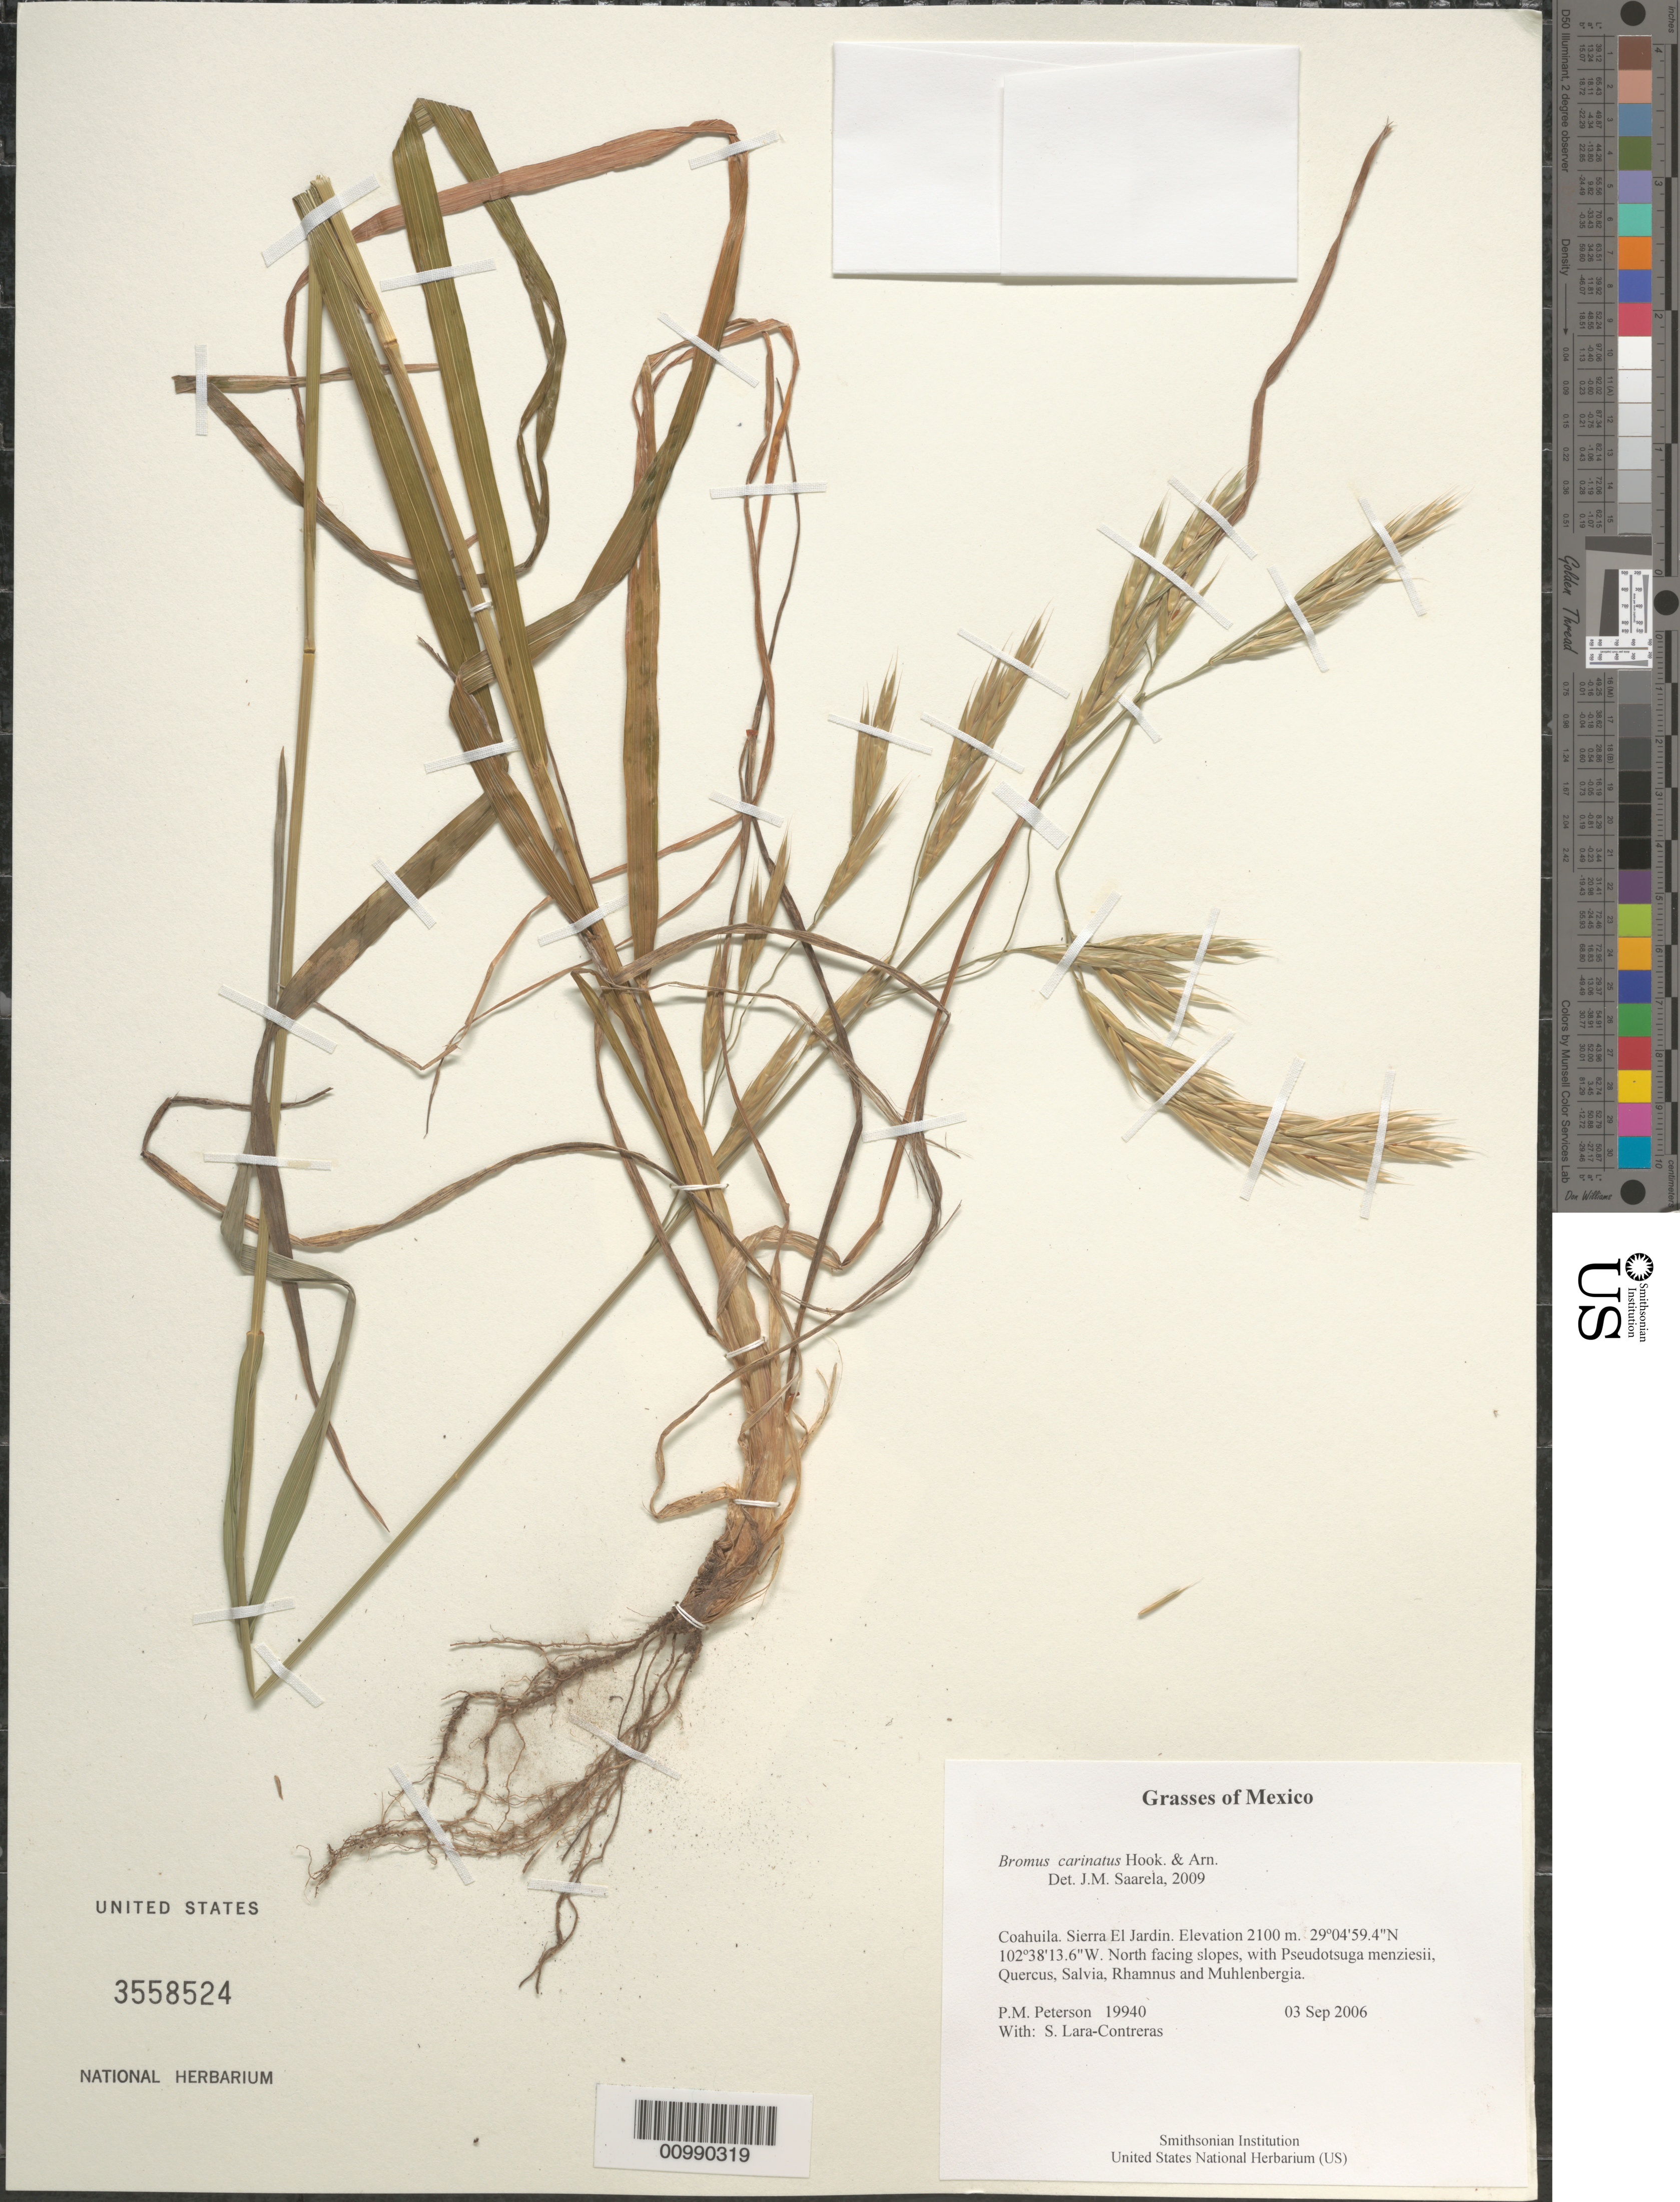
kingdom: Plantae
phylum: Tracheophyta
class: Liliopsida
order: Poales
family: Poaceae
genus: Bromus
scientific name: Bromus carinatus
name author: Hook. & Arn.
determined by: Saarela, J. M., (CAN), Canadian Museum of Nature (CANADA)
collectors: P. M. Peterson & S. Lara Contreras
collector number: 19940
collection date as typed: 03 Sep 2006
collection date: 2006-09-03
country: Mexico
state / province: Coahuila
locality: Sierra El Jardin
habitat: North facing slopes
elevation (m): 2100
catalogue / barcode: US 3558524